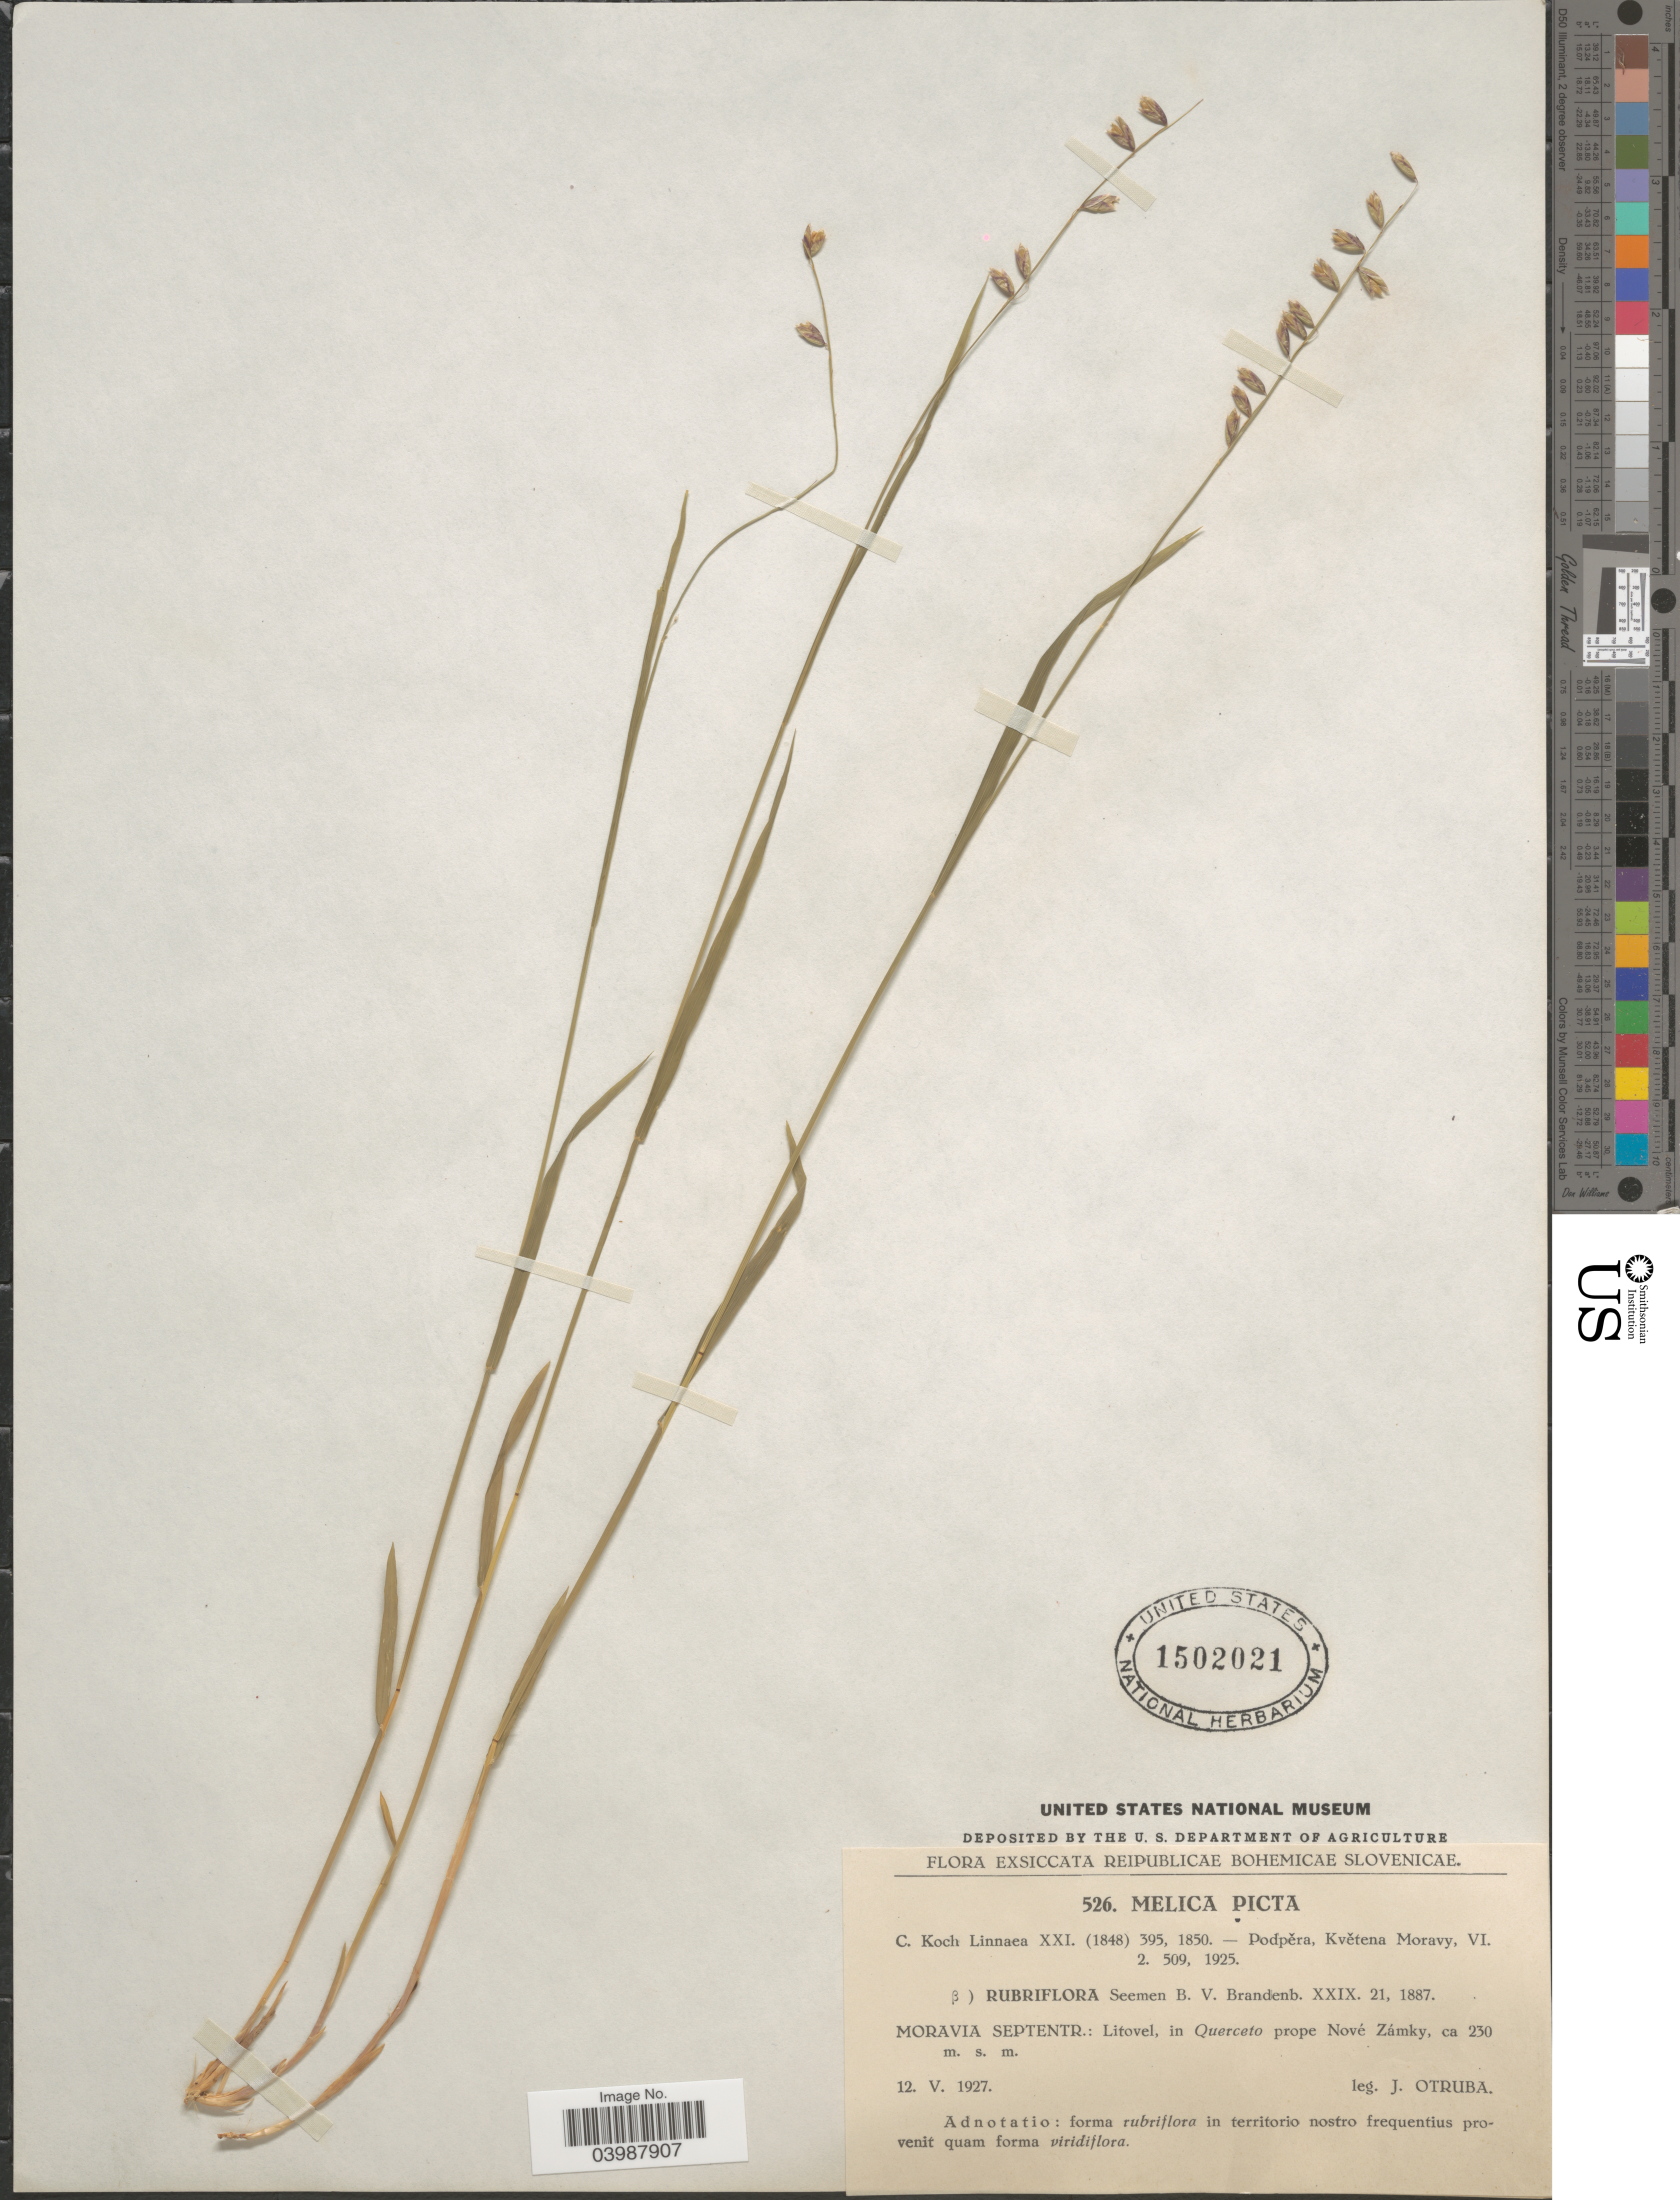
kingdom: Plantae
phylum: Tracheophyta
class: Liliopsida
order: Poales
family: Poaceae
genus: Melica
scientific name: Melica picta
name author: K. Koch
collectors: J. Otruba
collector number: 526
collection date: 1927-05-12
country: Czechia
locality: Moravia Septentr.: Litovel, in Querceto prope Nové Zámky.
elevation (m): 230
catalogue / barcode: US 1502021